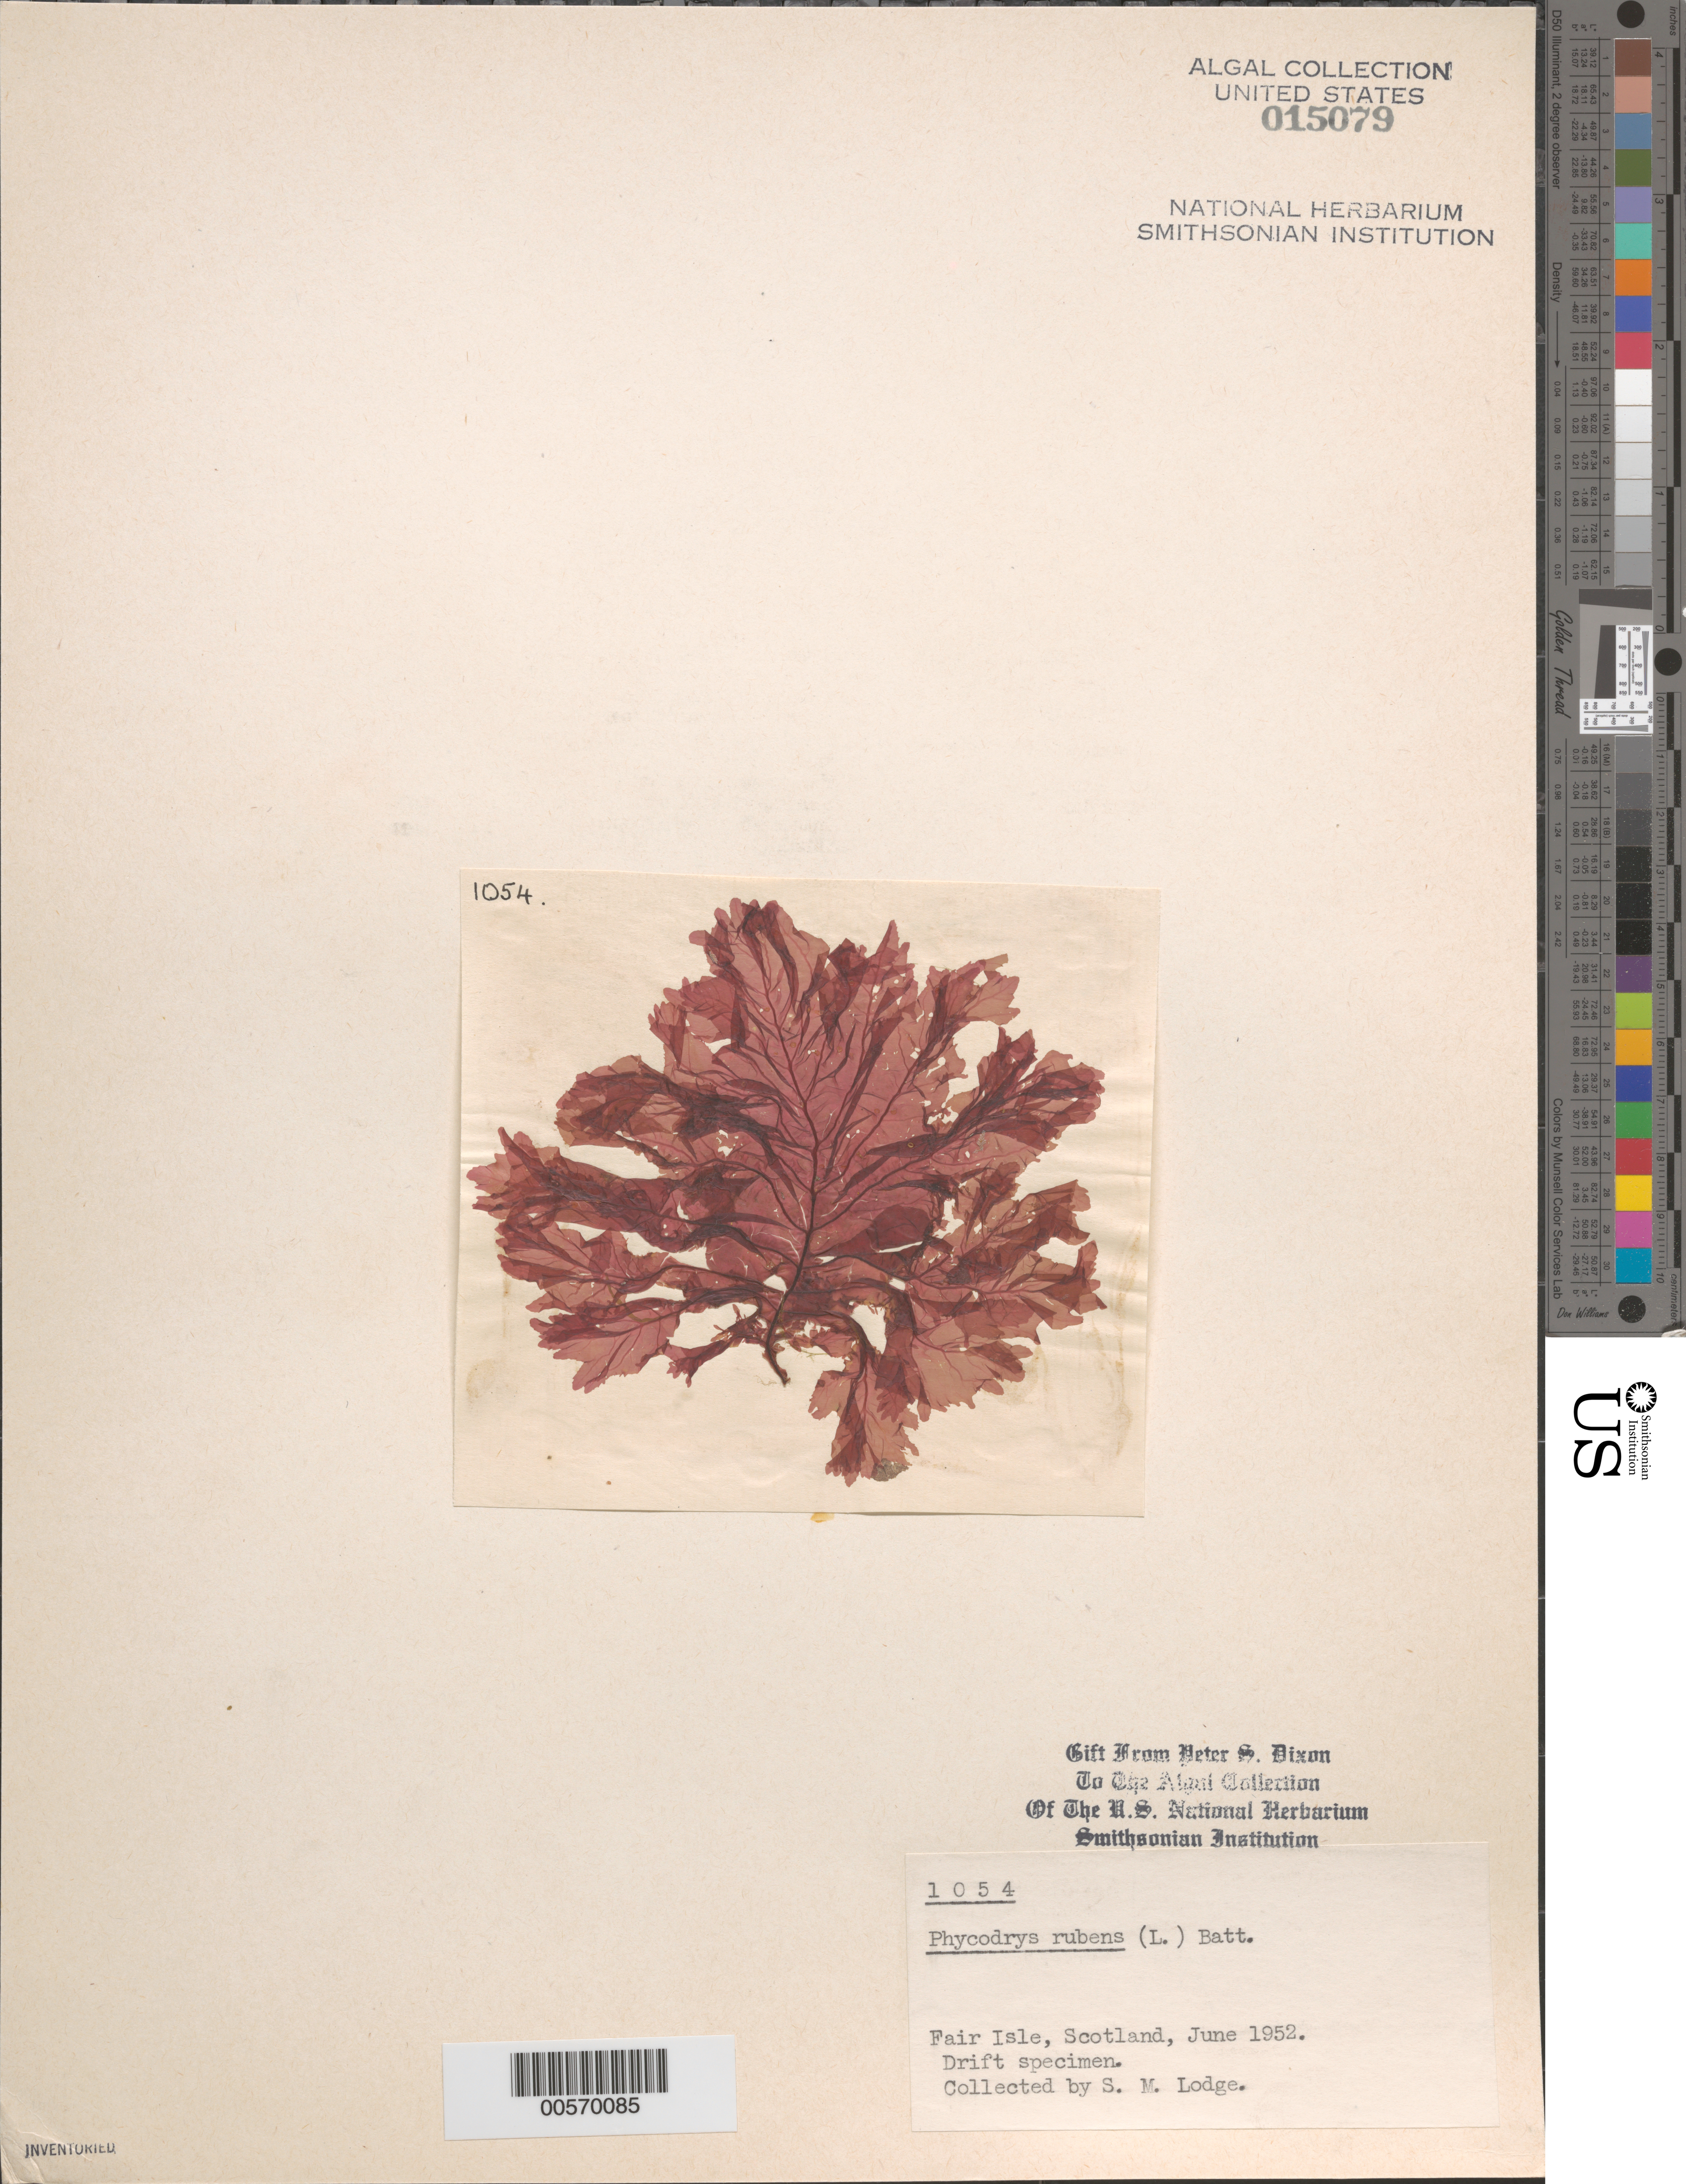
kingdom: Plantae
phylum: Rhodophyta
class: Florideophyceae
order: Ceramiales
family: Delesseriaceae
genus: Phycodrys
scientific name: Phycodrys rubens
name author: (L.) Batters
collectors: S. Lodge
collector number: PSD 1054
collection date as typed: Jun 1952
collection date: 1952-06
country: United Kingdom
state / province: Scotland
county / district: Shetland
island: Fair Isle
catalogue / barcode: US 15079